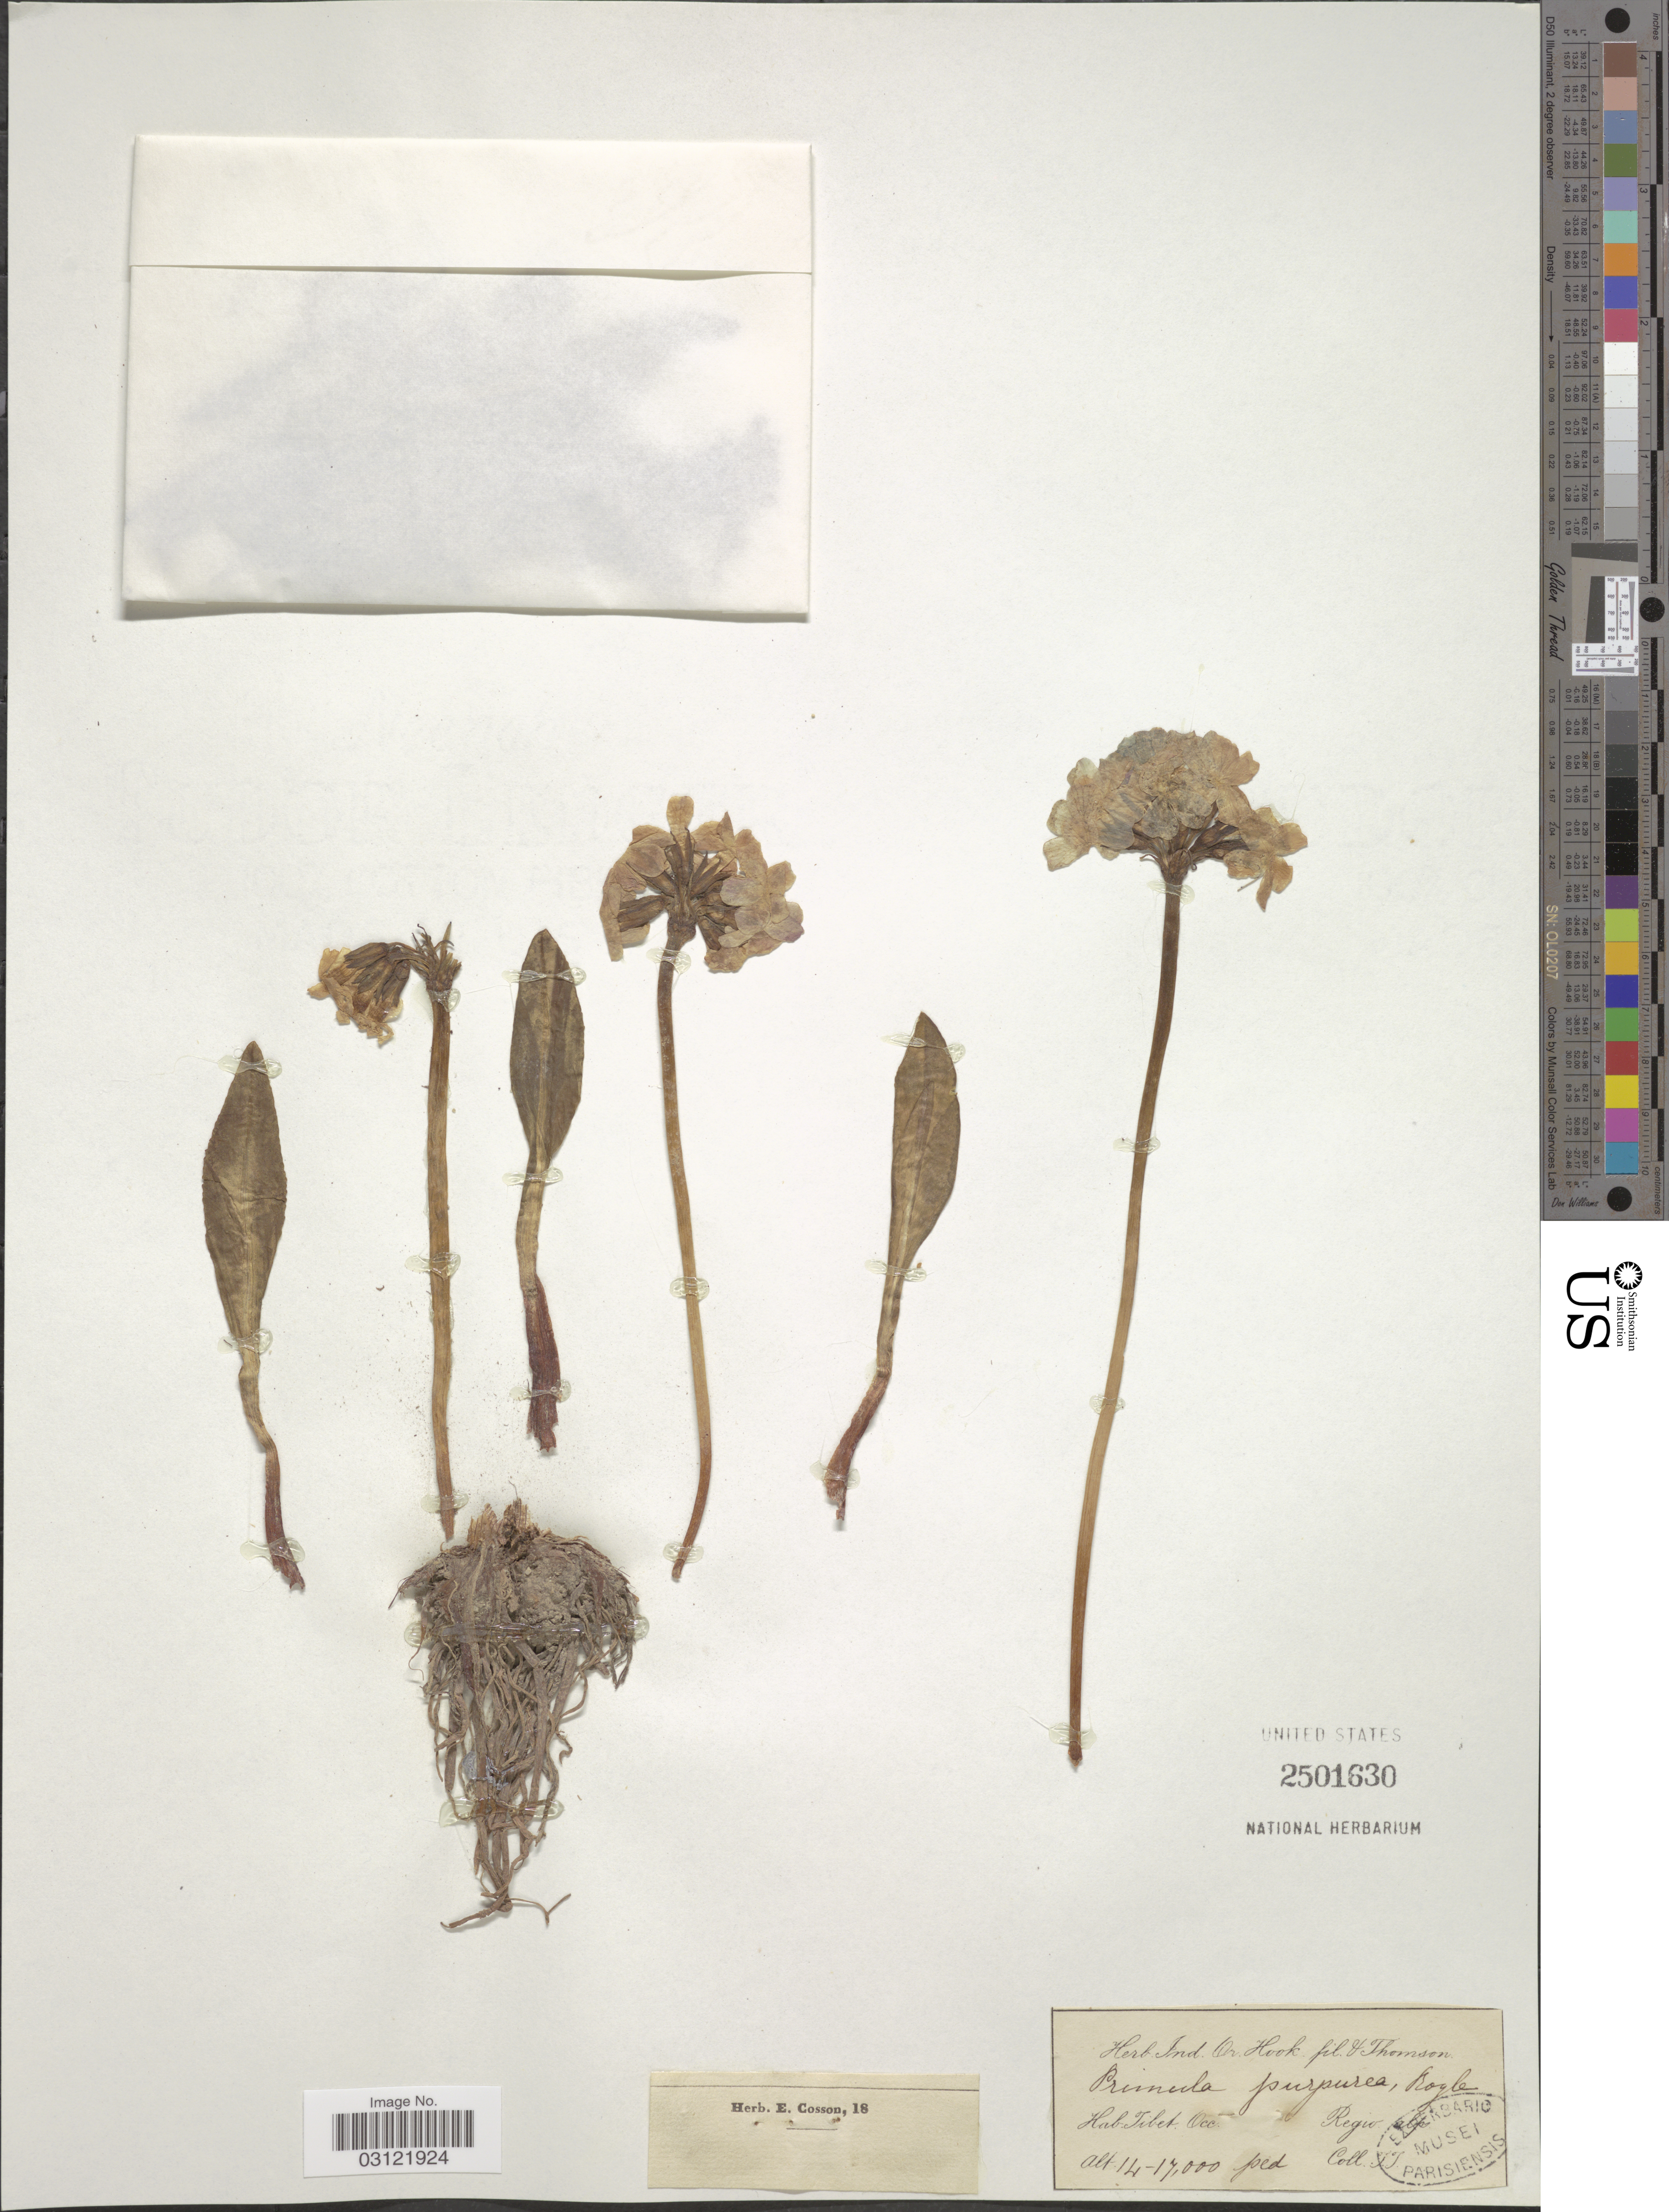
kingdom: Plantae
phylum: Tracheophyta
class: Magnoliopsida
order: Ericales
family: Primulaceae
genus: Primula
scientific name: Primula purpurea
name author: Royle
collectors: T. Thomson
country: China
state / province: Xizang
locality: Tibet Occ.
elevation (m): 4267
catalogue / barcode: US 2501630